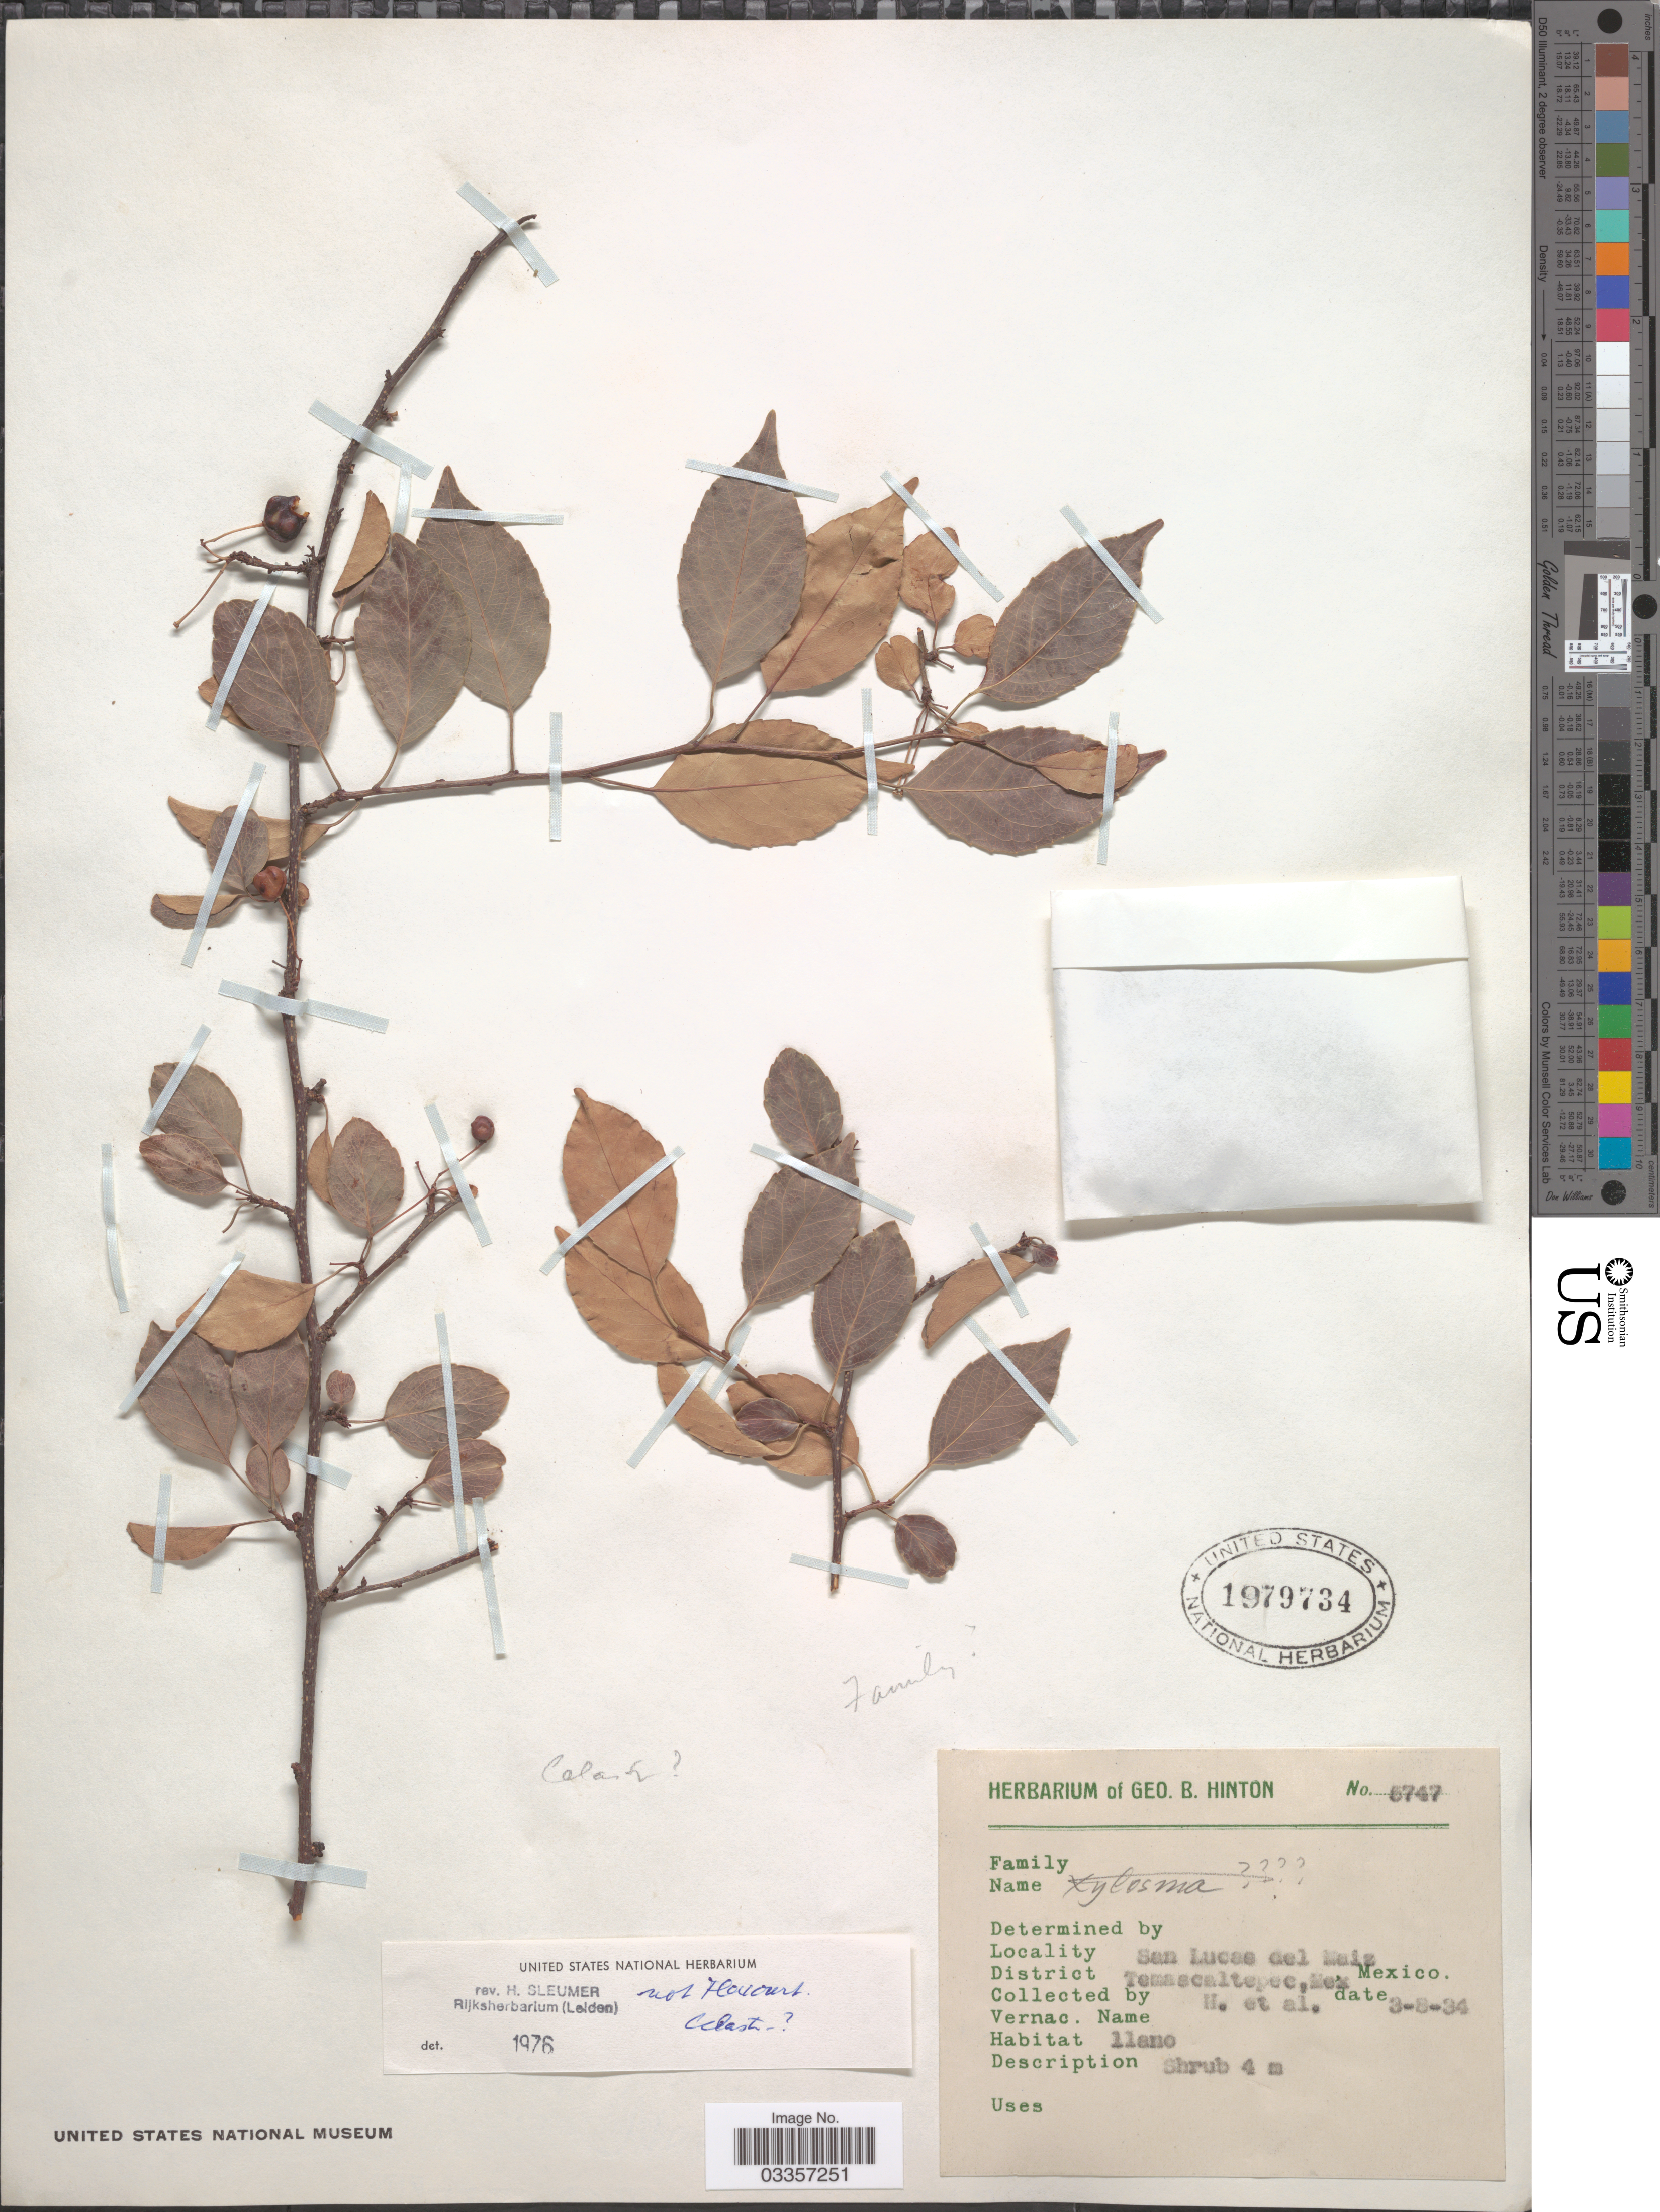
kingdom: Plantae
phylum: Tracheophyta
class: Magnoliopsida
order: Celastrales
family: Celastraceae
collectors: G. B. Hinton & et al.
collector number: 5747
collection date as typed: Transcribed d/m/y: 3/8/34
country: Mexico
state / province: México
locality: San Lucas del Maiz. District Temascaltepec.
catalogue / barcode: US 1979734